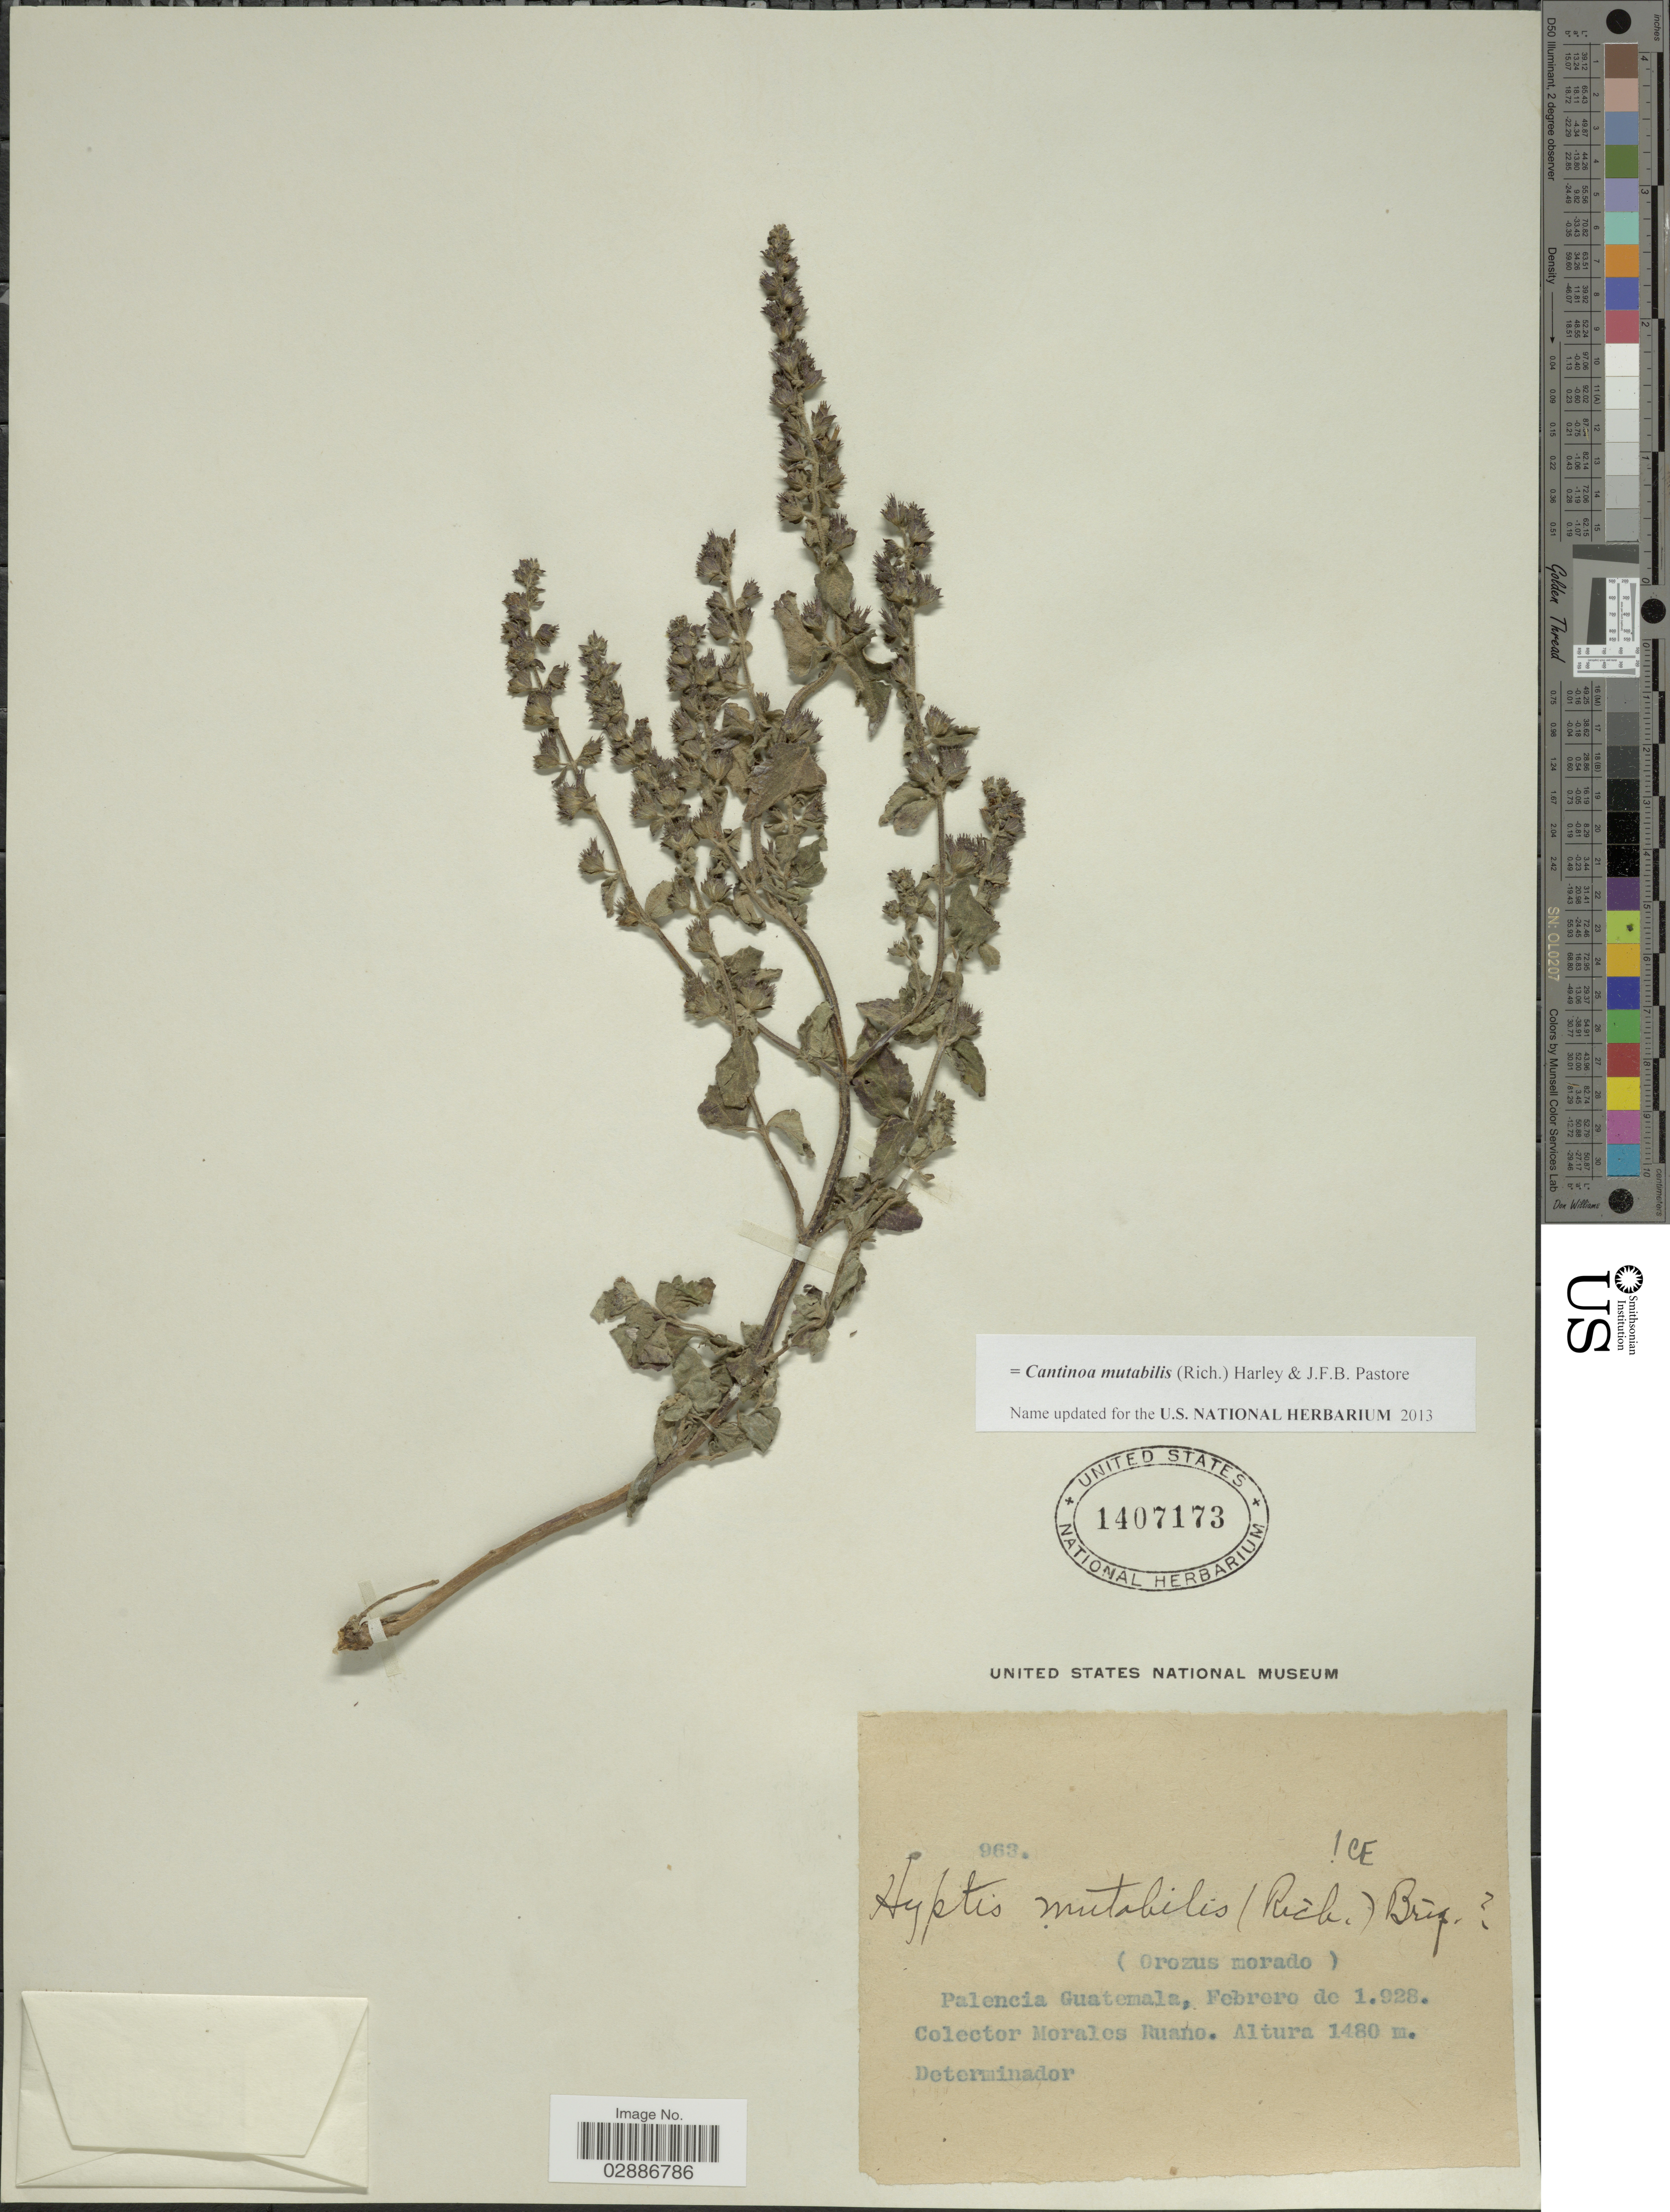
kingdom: Plantae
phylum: Tracheophyta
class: Magnoliopsida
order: Lamiales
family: Lamiaceae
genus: Cantinoa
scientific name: Cantinoa mutabilis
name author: (Rich.) Harley & J.F.B. Pastore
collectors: M. Ruano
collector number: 963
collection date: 1928-02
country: Guatemala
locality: Palencia Guatemala.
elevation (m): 1480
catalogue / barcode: US 1407173